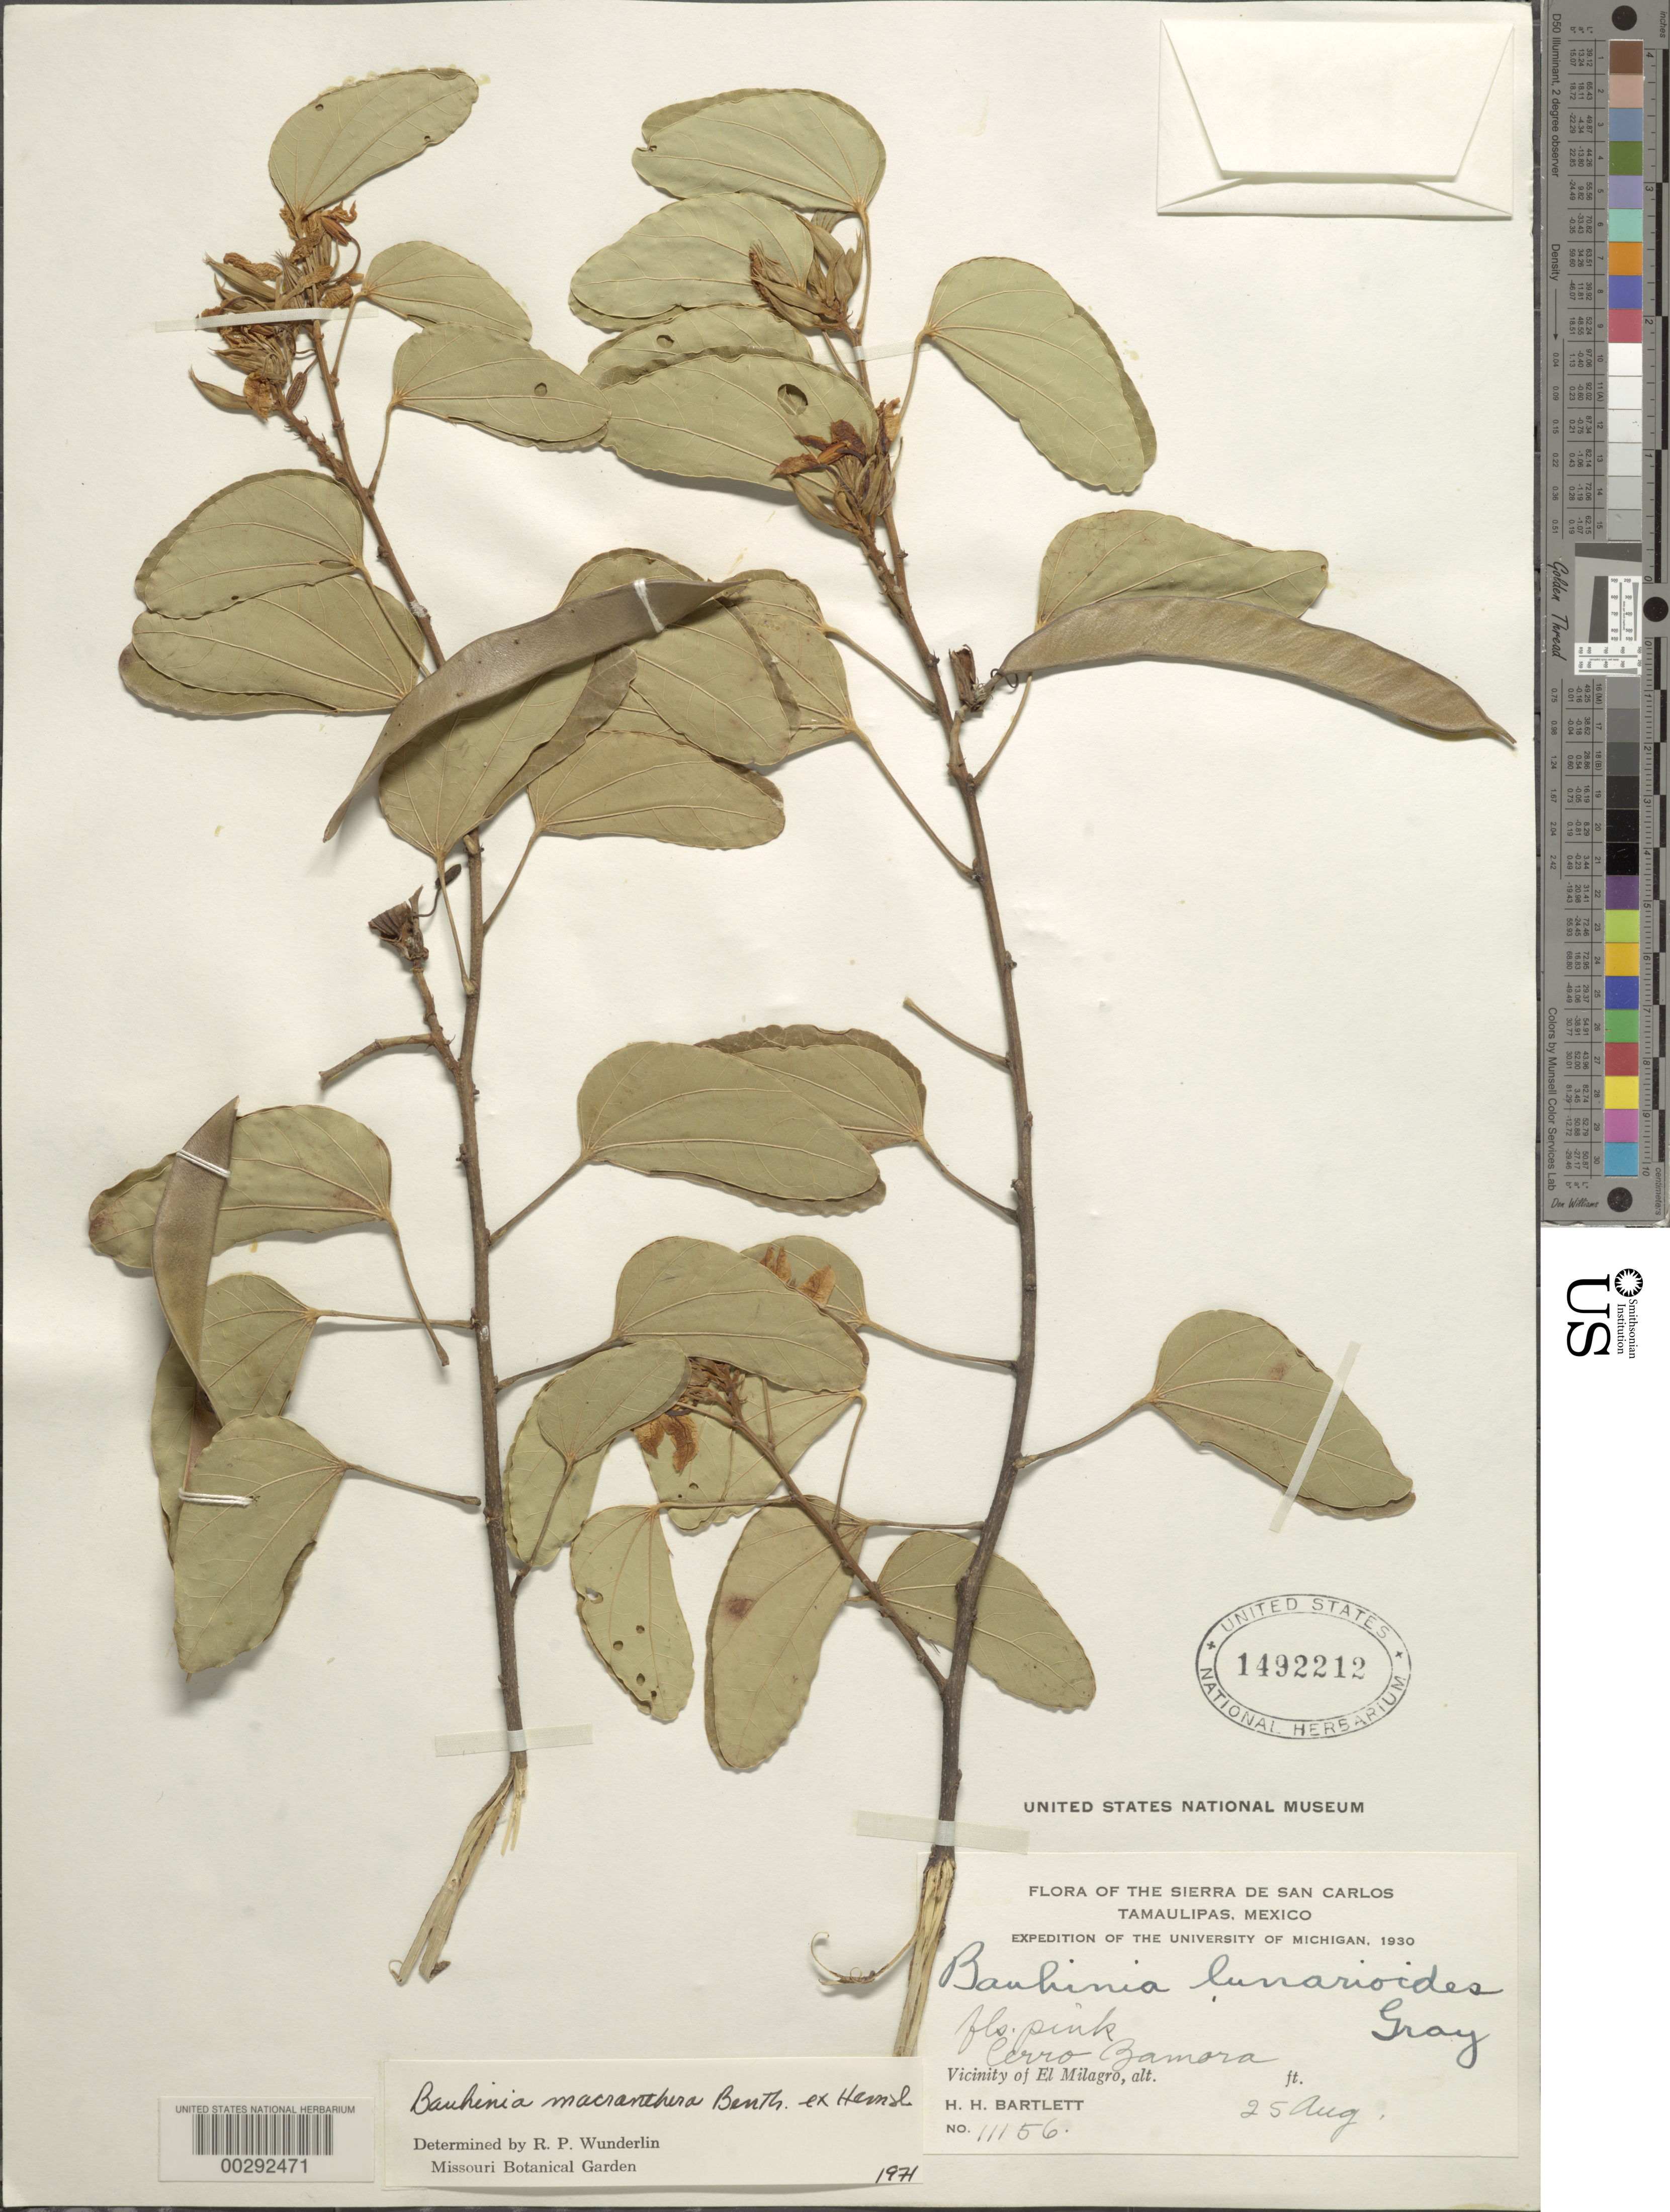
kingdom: Plantae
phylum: Tracheophyta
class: Magnoliopsida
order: Fabales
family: Fabaceae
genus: Bauhinia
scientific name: Bauhinia macranthera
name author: Benth. ex Hemsl.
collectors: H. H. Bartlett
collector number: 11156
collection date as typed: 25 Aug 1930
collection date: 1930-08-25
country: Mexico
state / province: Tamaulipas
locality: Cerro bamora; vicinity of el milagro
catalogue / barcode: US 1492212